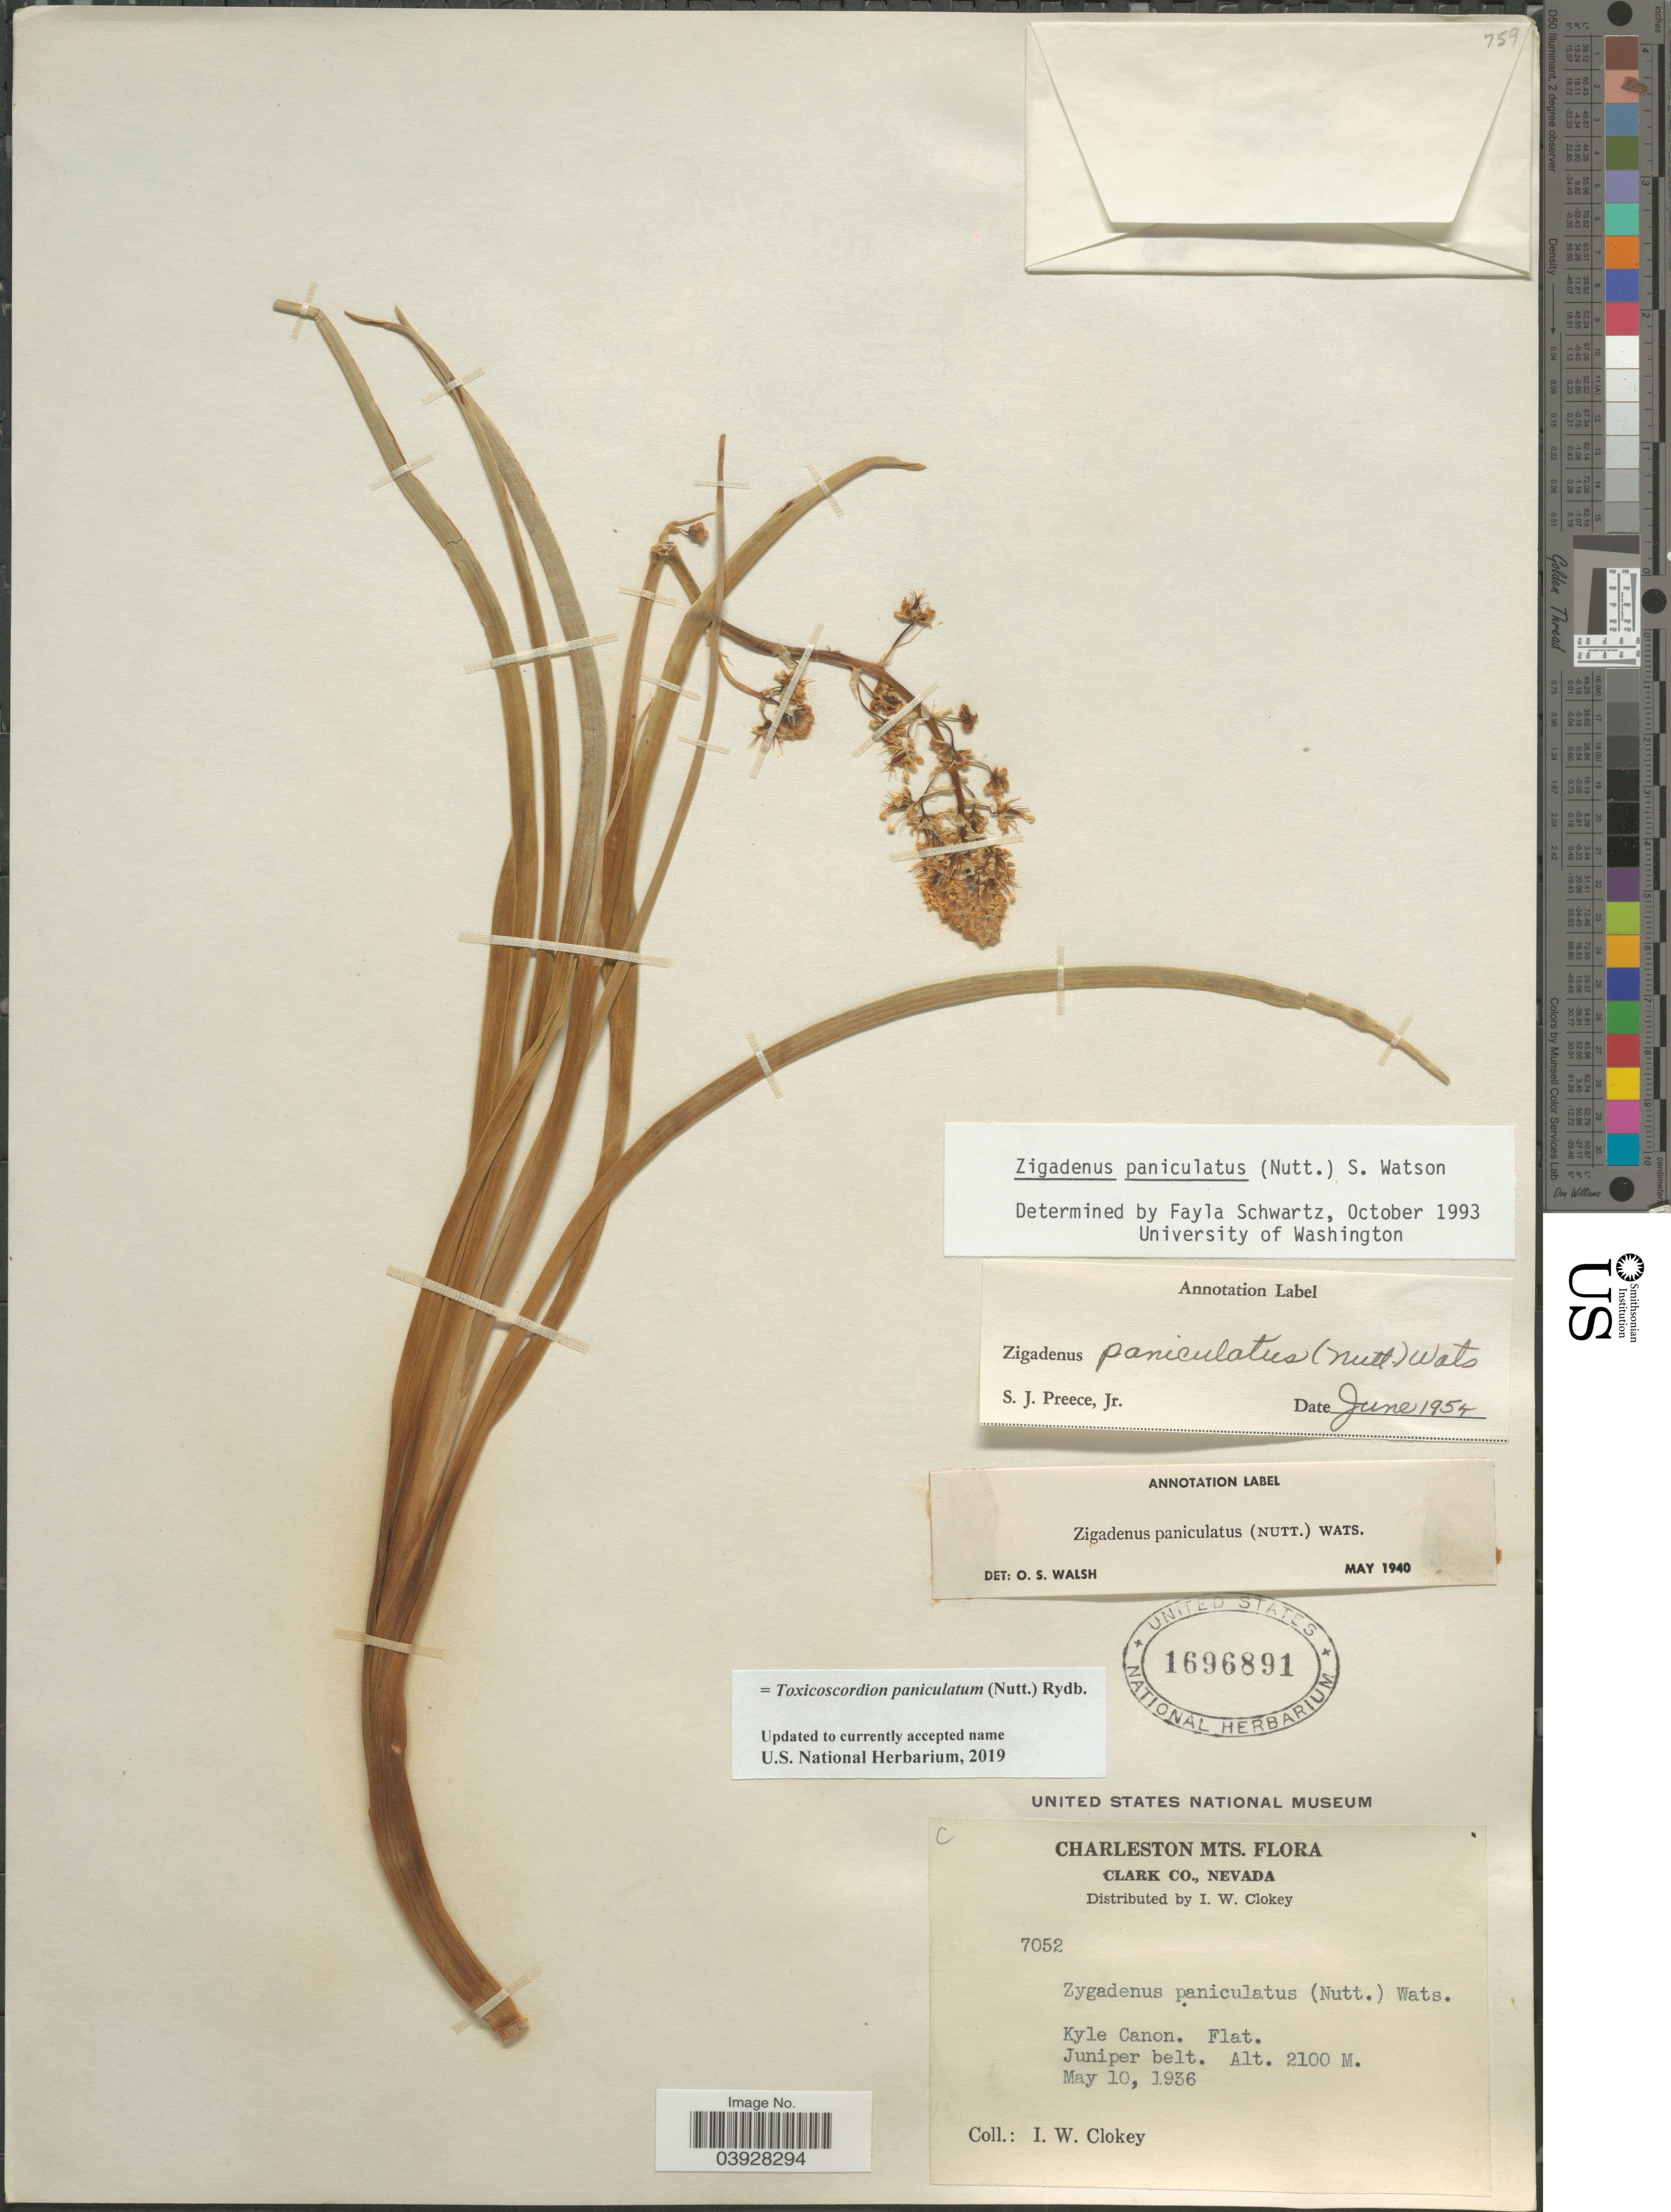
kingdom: Plantae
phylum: Tracheophyta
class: Liliopsida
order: Liliales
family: Melanthiaceae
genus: Toxicoscordion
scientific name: Toxicoscordion paniculatum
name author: (Nutt.) Rydb.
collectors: I. W. Clokey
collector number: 7052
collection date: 1936-05-10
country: United States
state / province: Nevada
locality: Charleston Mts. Clark Co. Kyle Canon.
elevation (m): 2100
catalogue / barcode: US 1696891